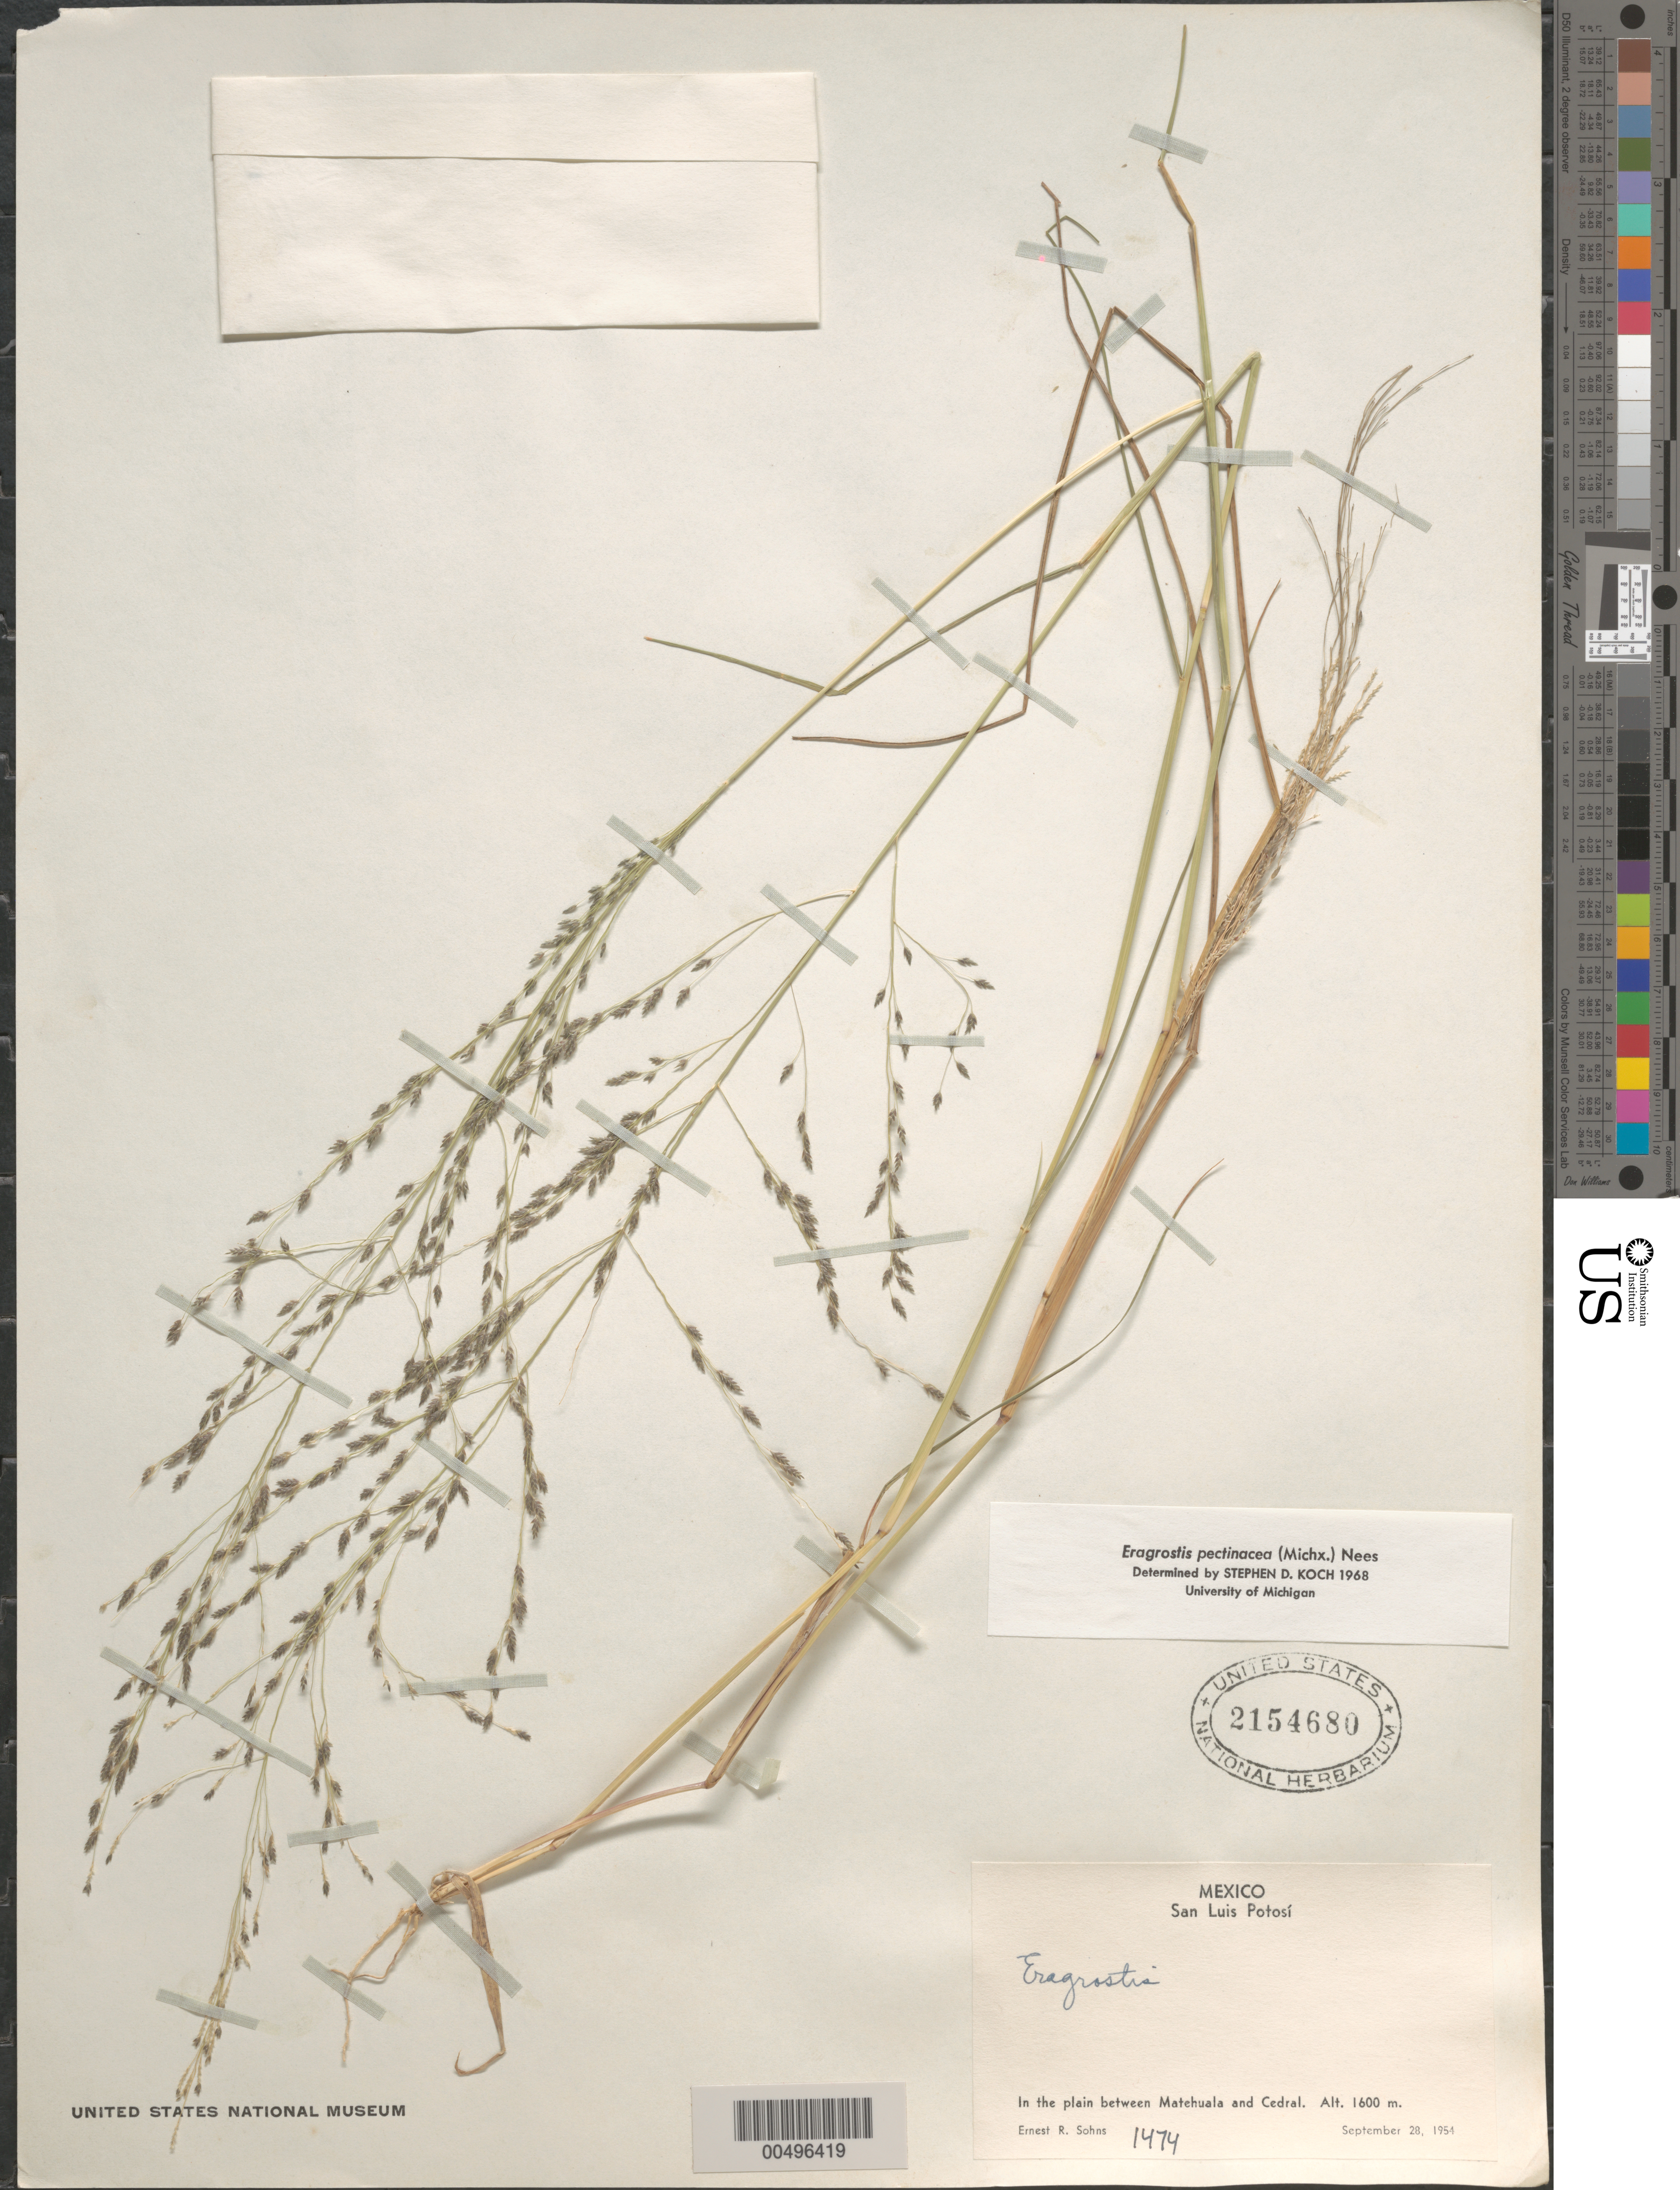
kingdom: Plantae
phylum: Tracheophyta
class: Liliopsida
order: Poales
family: Poaceae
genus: Eragrostis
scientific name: Eragrostis pectinacea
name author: (Michx.) Nees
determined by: Koch, S. D.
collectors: E. R. Sohns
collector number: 1474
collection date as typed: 28 Sep 1954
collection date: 1954-09-28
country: Mexico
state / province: San Luis Potosi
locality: Plain between Matehuala and Cedral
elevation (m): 1600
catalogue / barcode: US 2154680